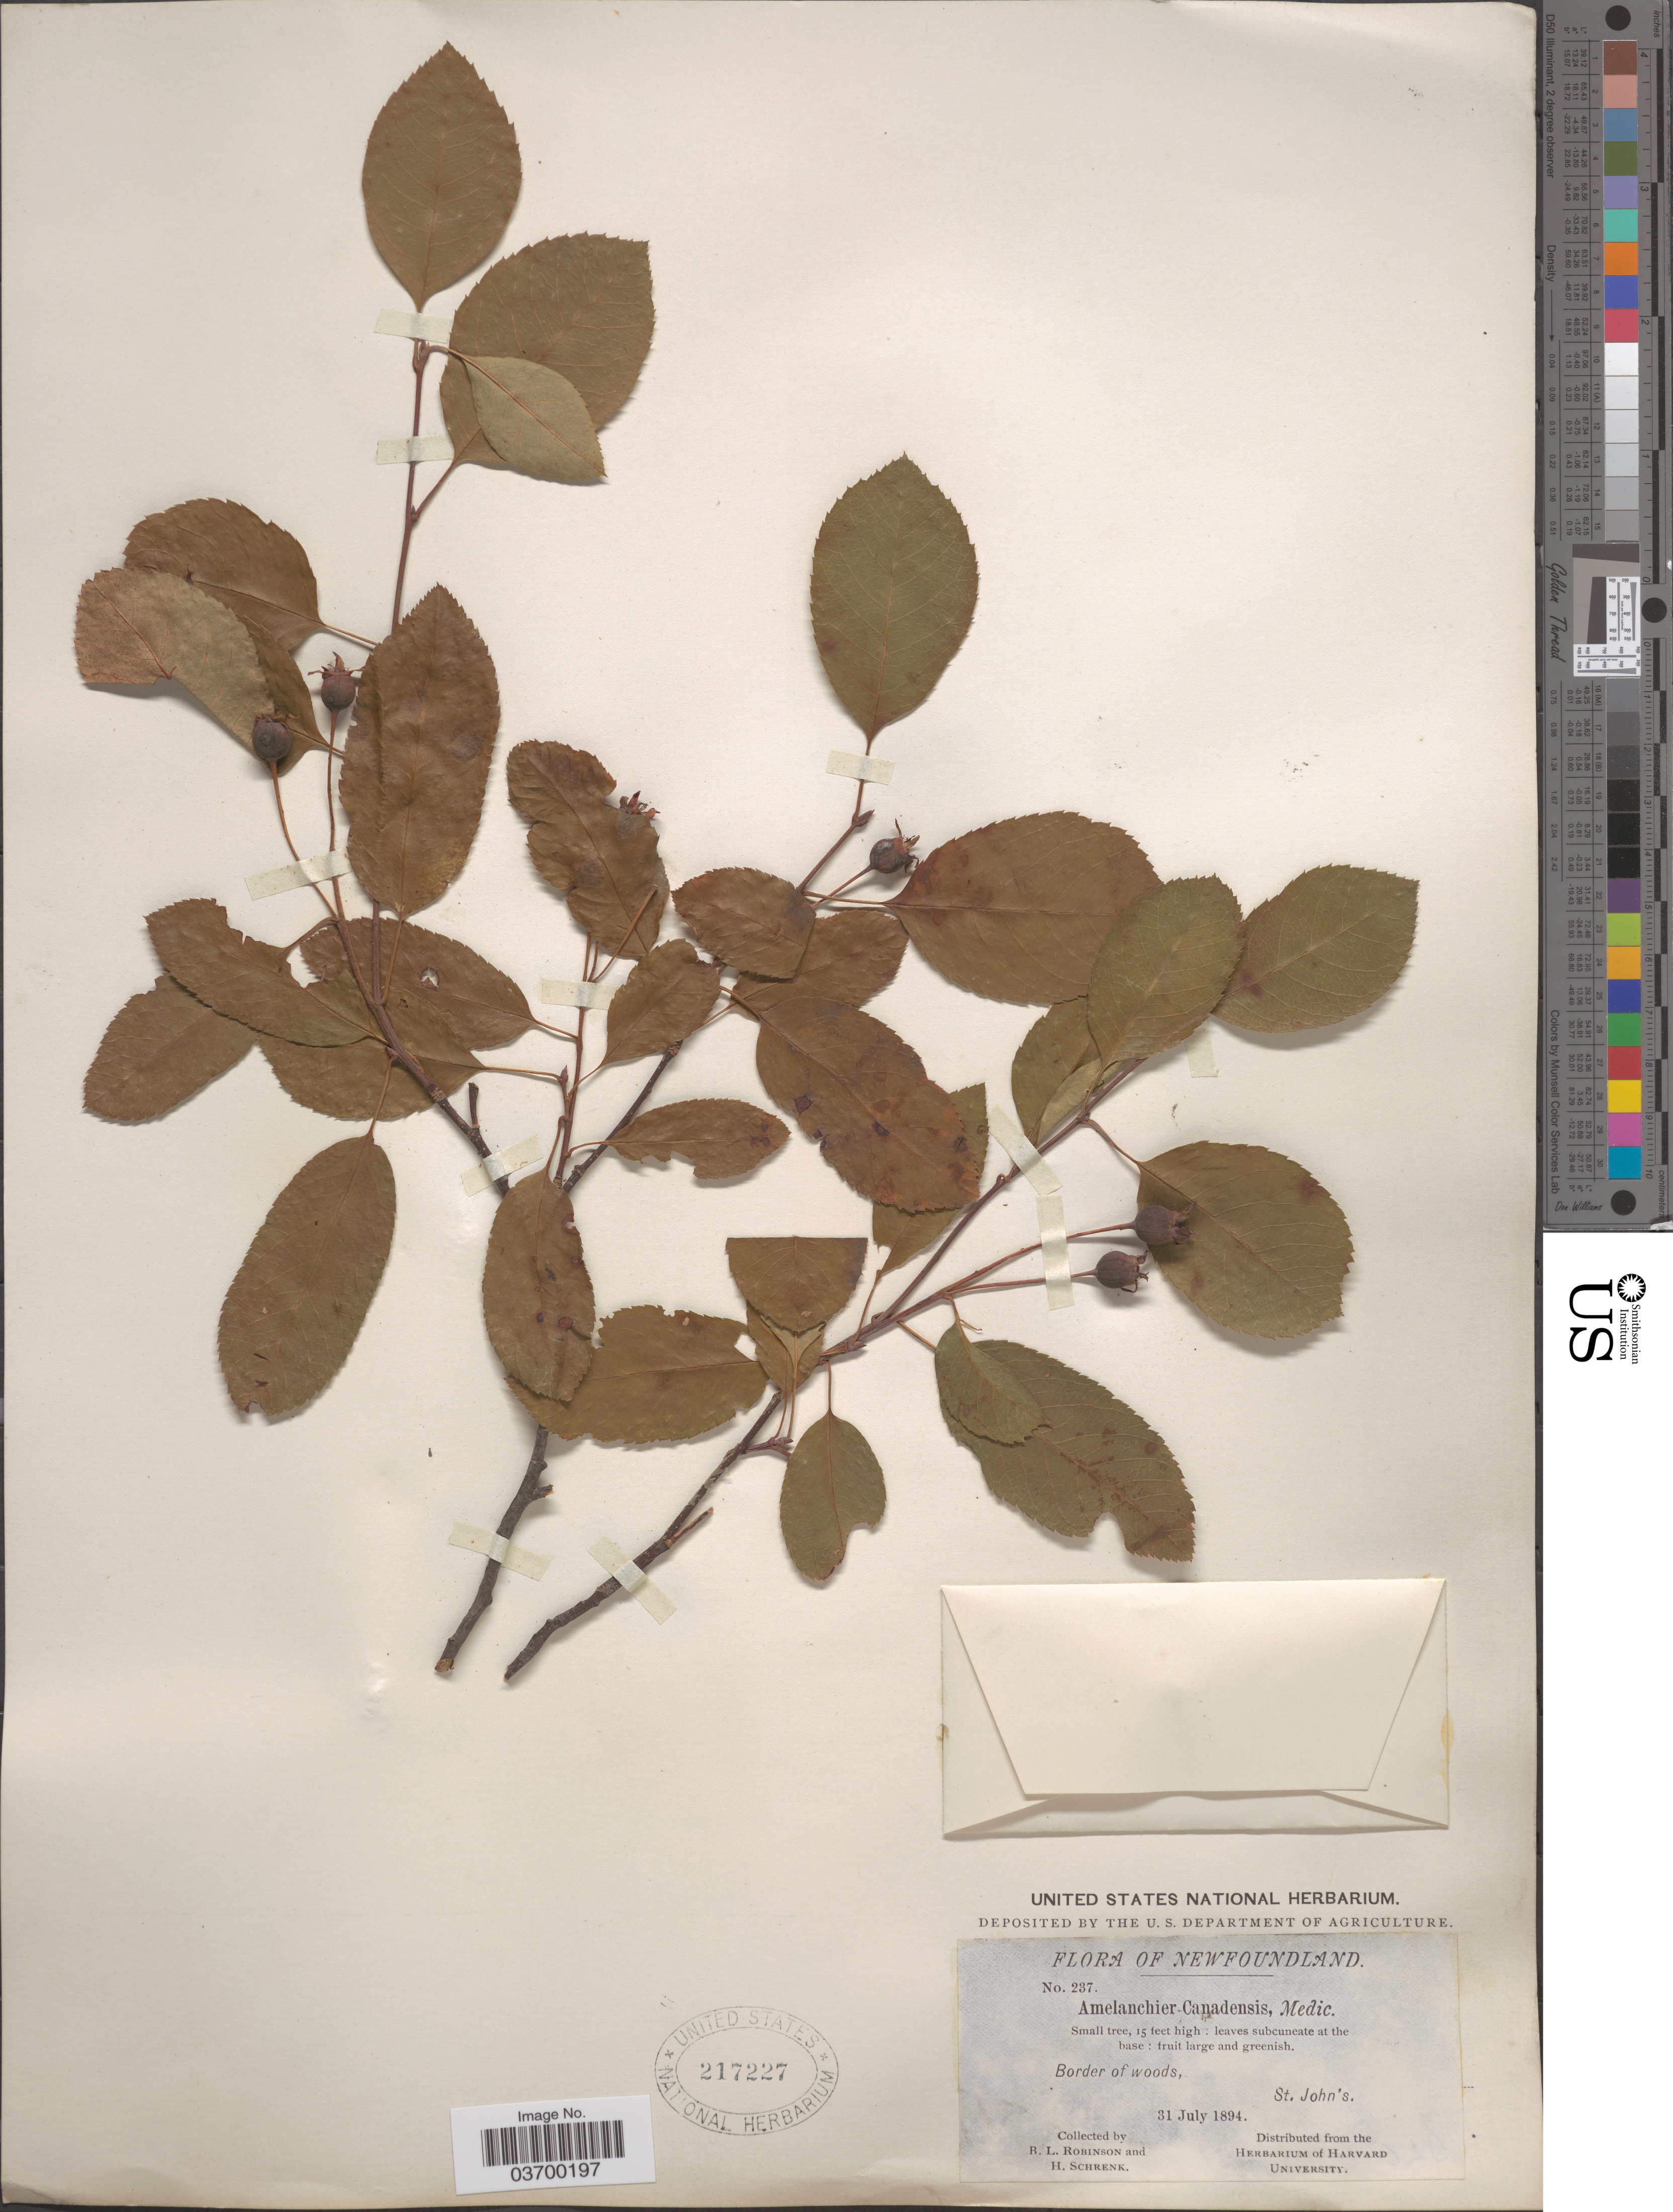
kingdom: Plantae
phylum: Tracheophyta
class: Magnoliopsida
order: Rosales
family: Rosaceae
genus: Amelanchier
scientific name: Amelanchier bartramiana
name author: (Tausch) M. Roem.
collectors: B. L. Robinson & H. Schrenk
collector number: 237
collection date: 1894-07-31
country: Canada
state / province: Newfoundland and Labrador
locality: Border of woods, St. John's.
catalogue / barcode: US 217227